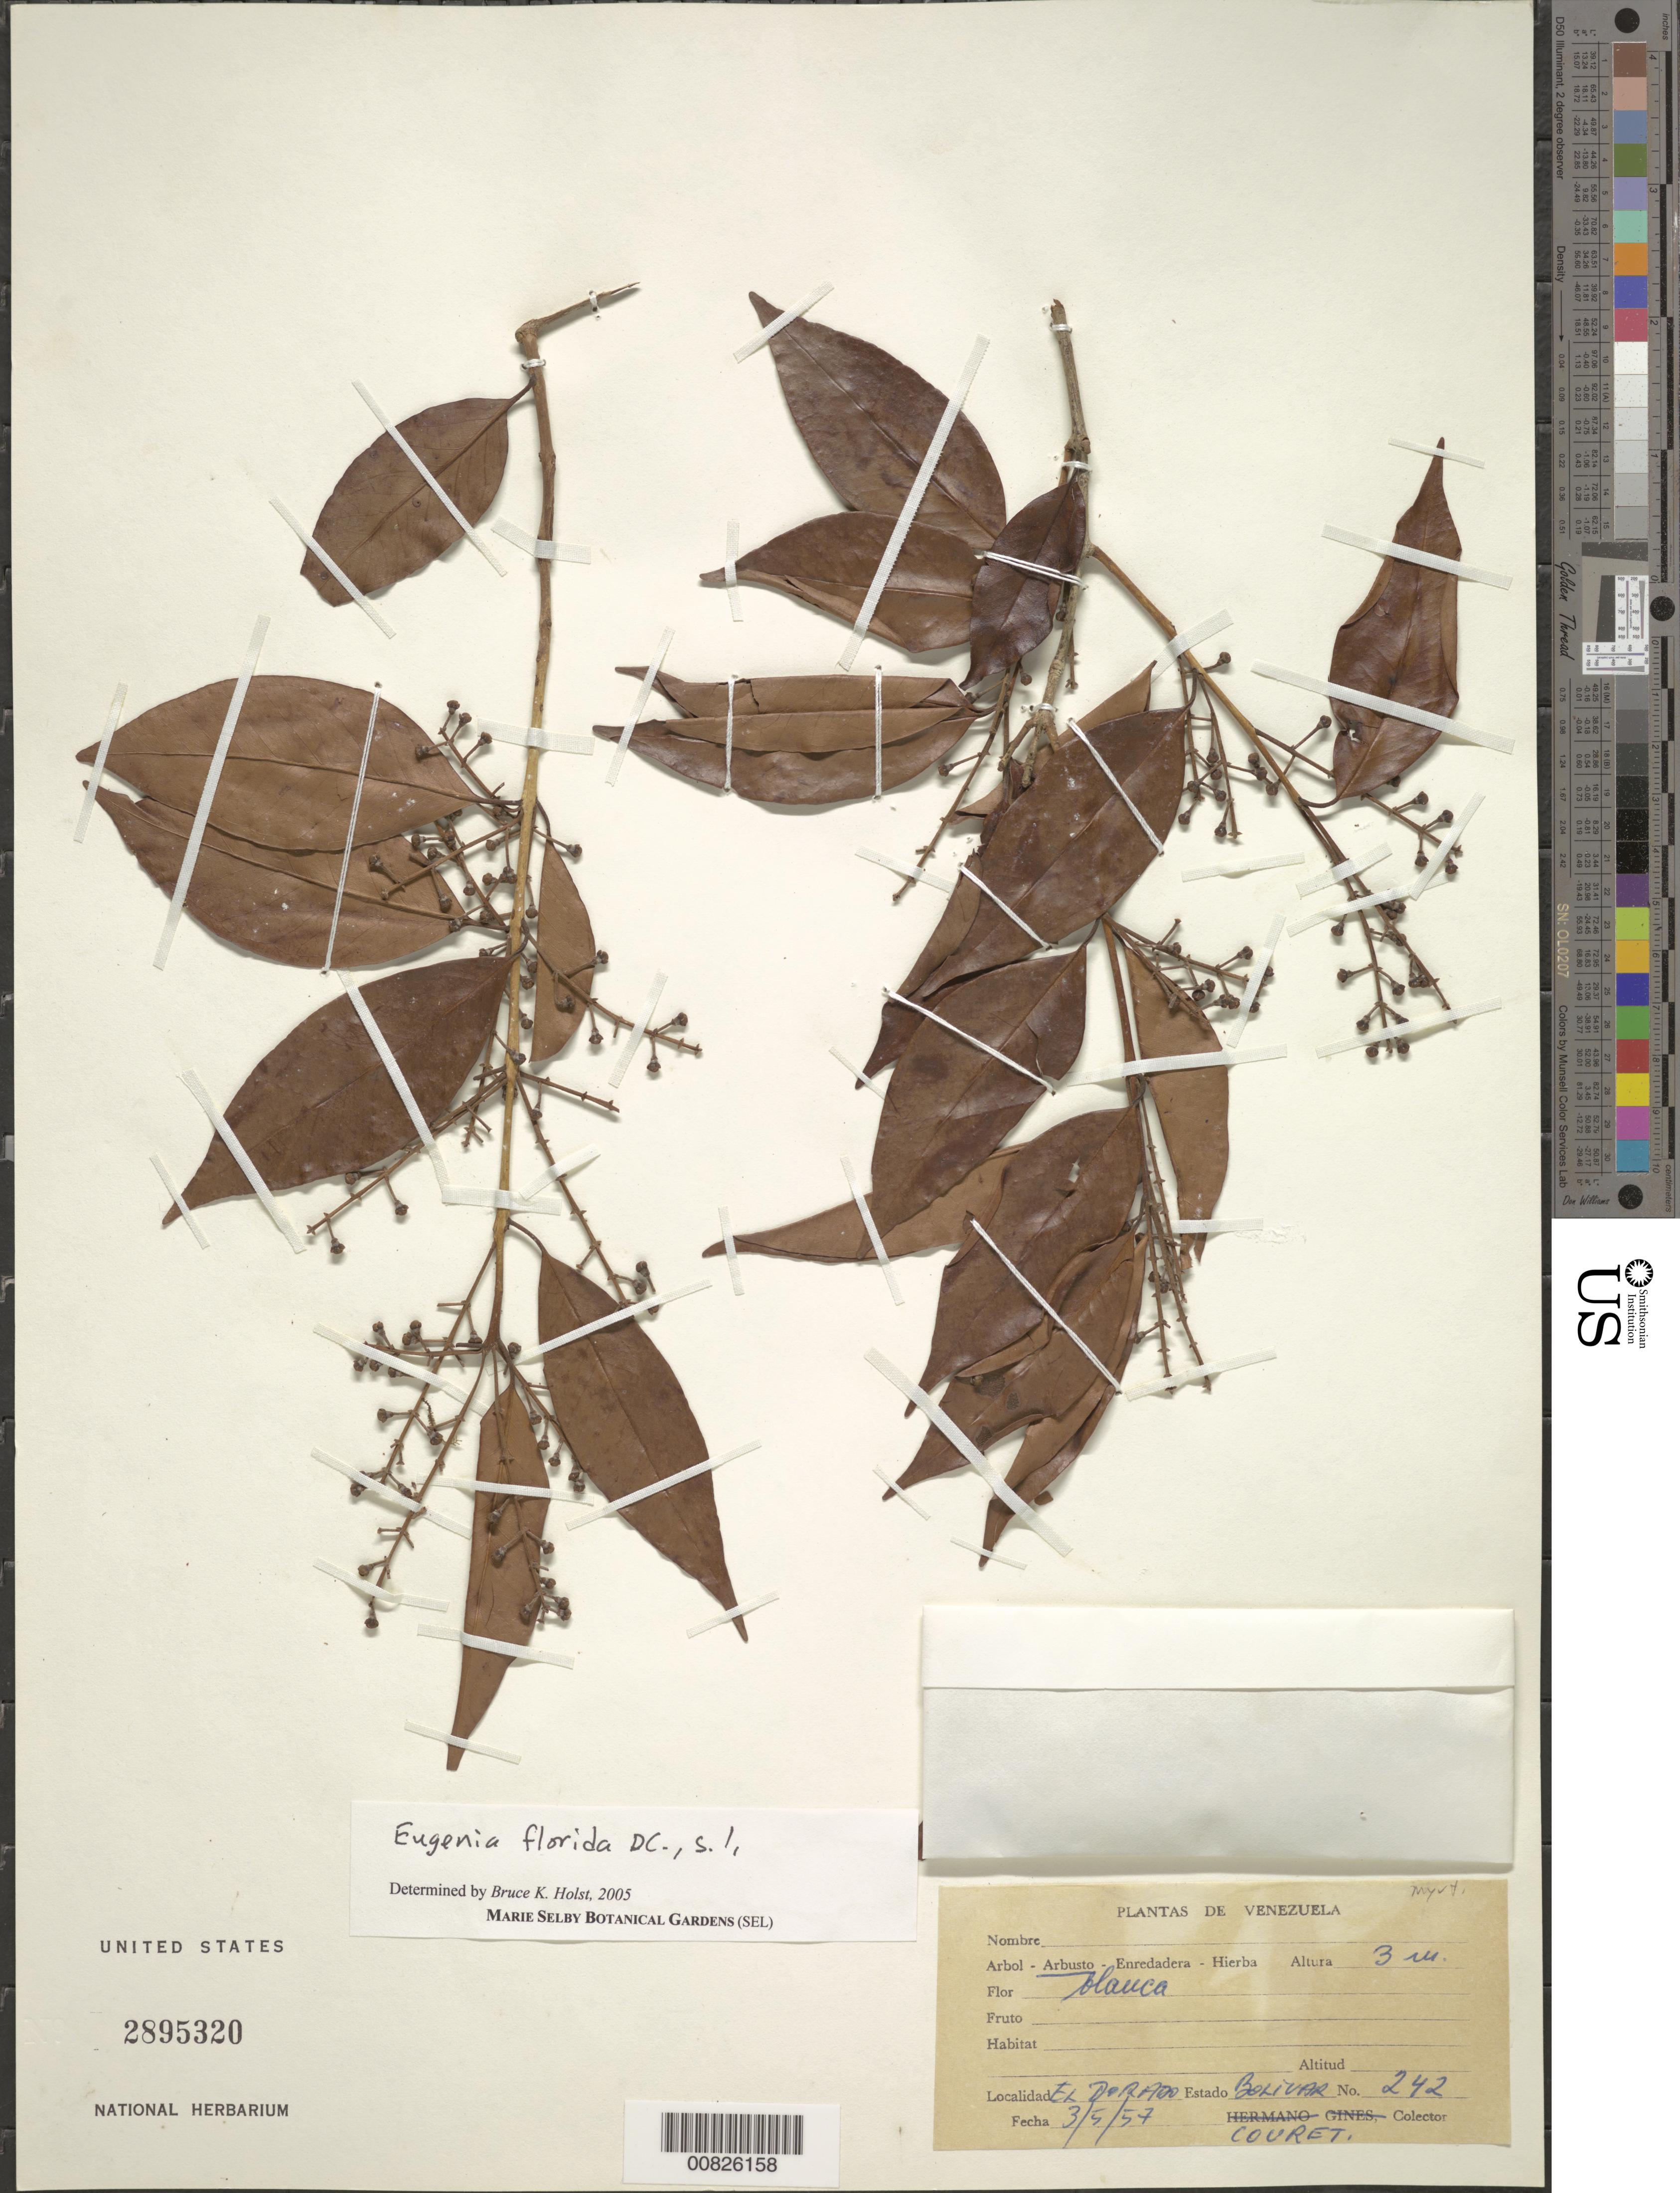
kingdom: Plantae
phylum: Tracheophyta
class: Magnoliopsida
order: Myrtales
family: Myrtaceae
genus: Eugenia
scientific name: Eugenia florida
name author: DC.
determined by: Holst, Bruce K.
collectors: -. Couret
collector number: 242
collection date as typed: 3-May-57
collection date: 1957-05-03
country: Venezuela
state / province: Bolívar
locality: El Dorado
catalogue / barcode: US 2895320